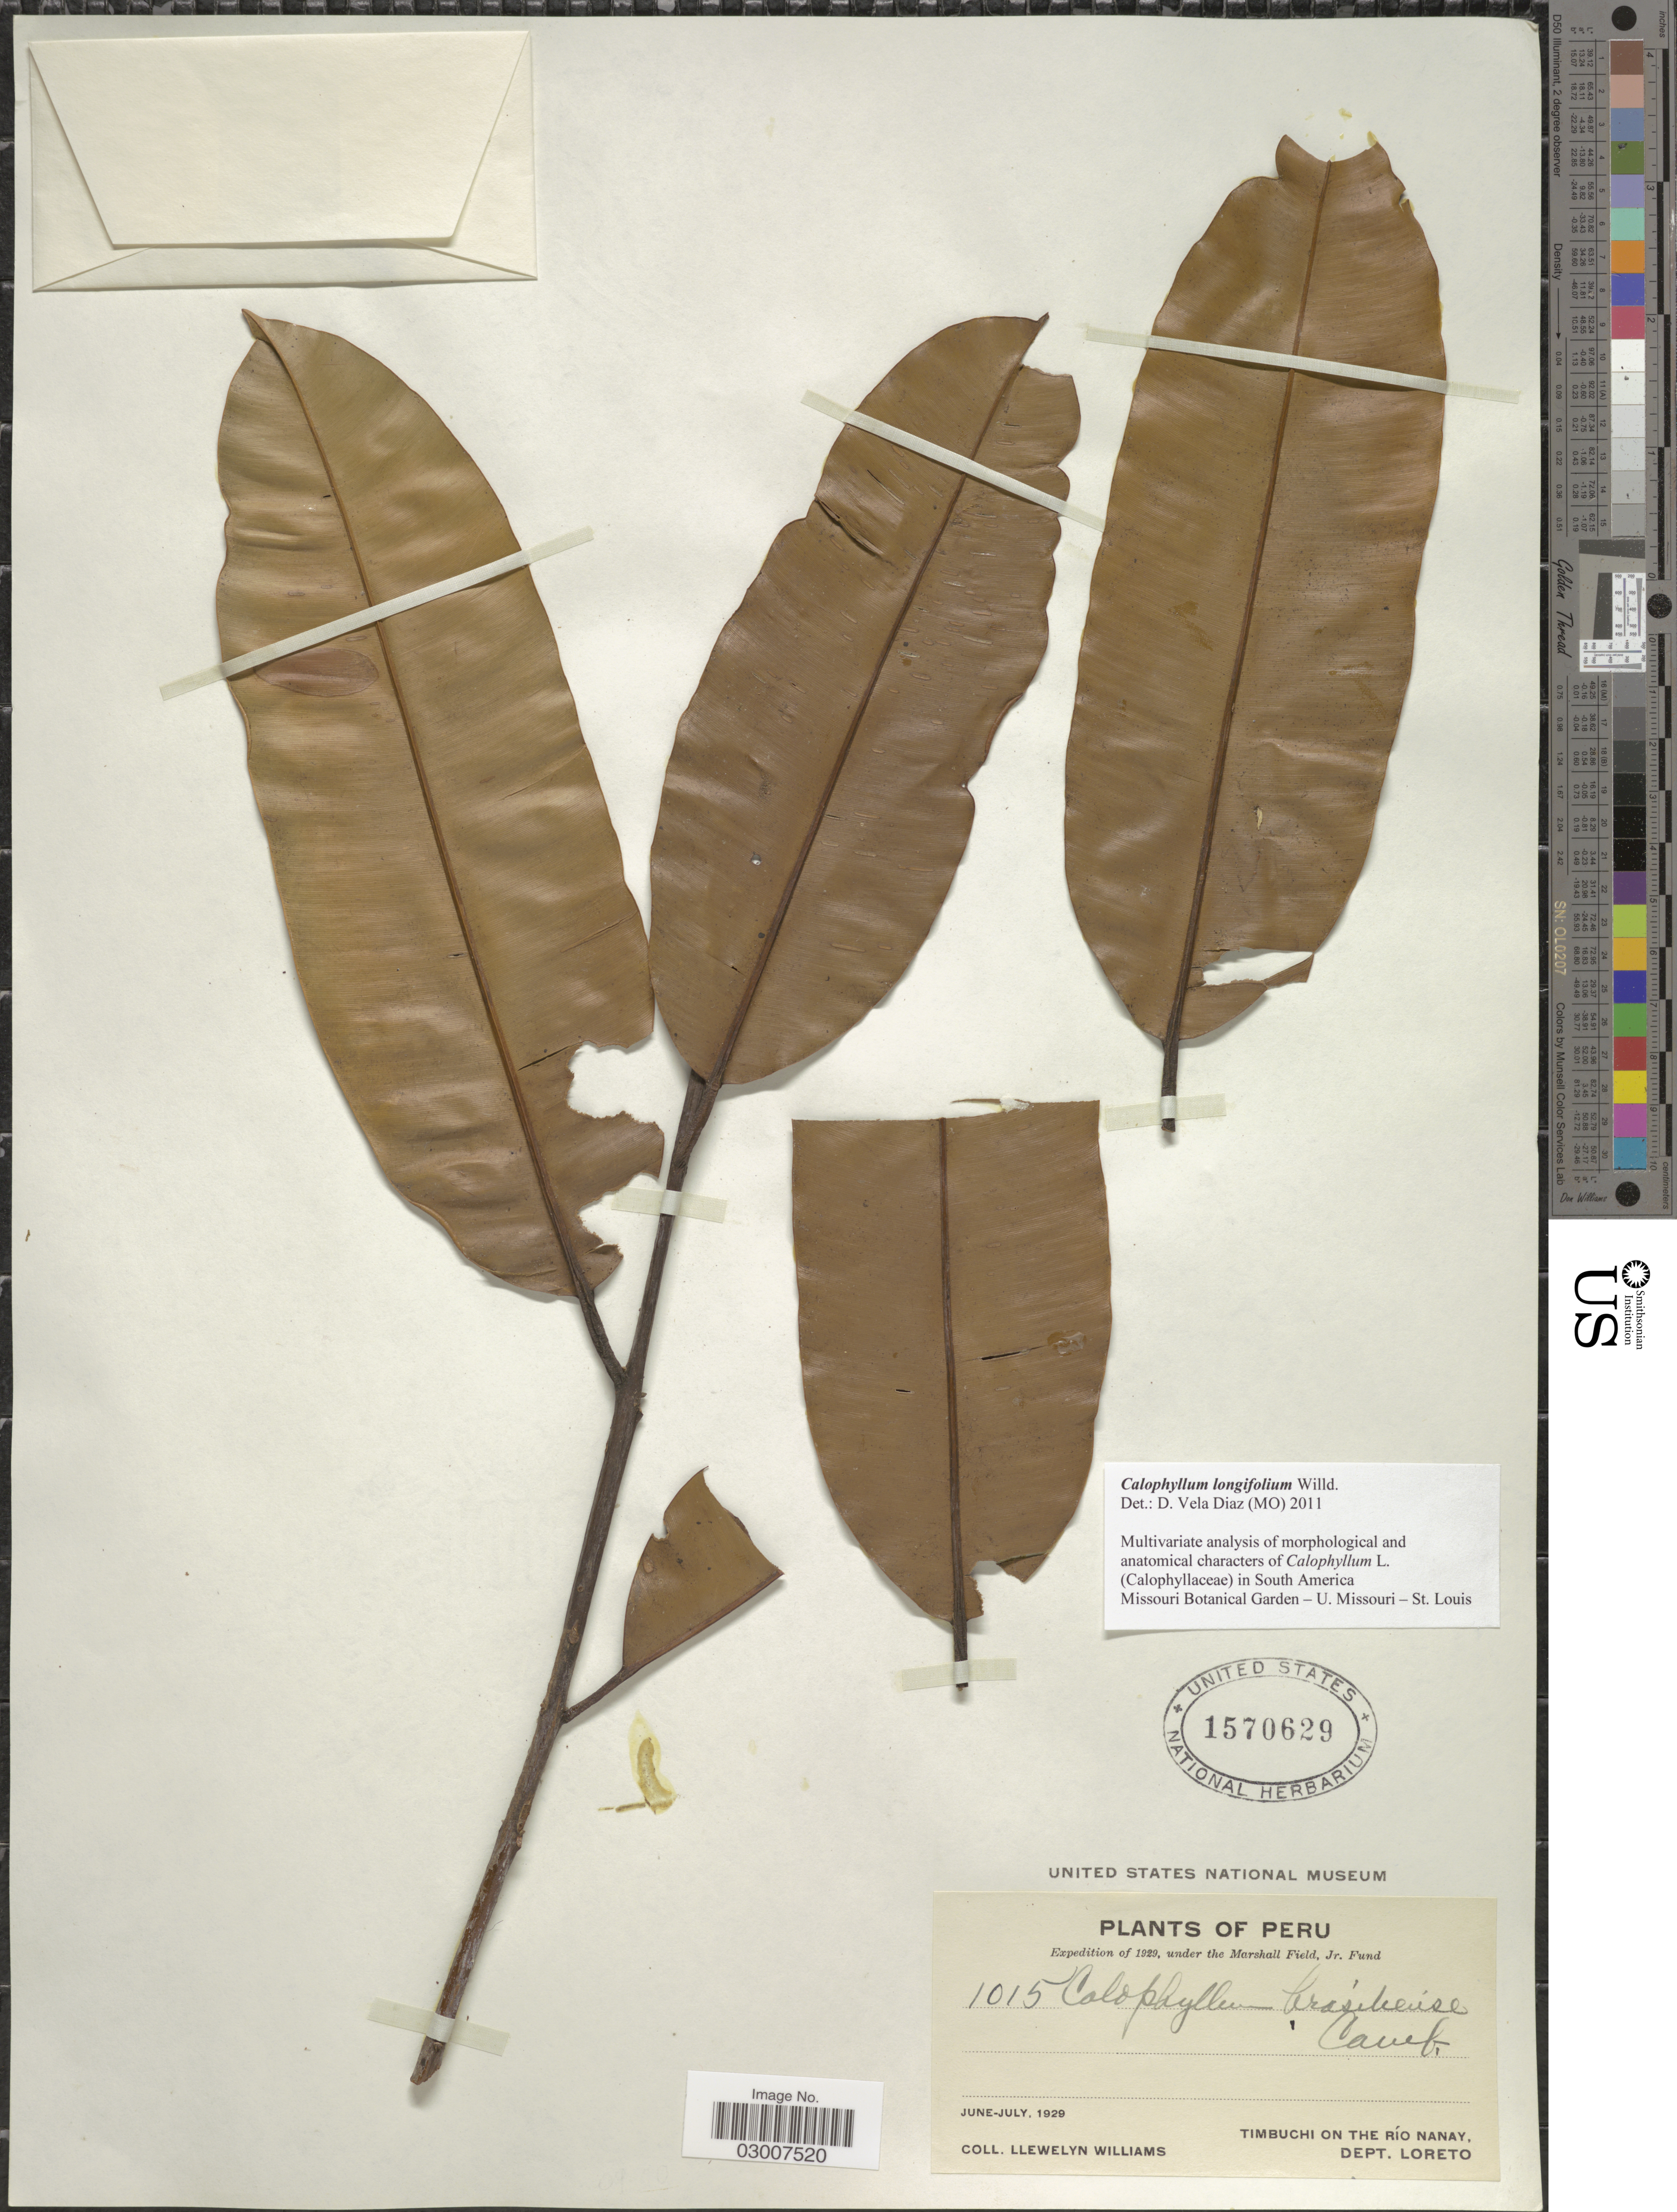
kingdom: Plantae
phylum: Tracheophyta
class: Magnoliopsida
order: Malpighiales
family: Calophyllaceae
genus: Calophyllum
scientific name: Calophyllum longifolium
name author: Willd.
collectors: Ll. Williams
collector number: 1015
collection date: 1929-06/1929-07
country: Peru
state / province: Loreto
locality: Timbuchi on the Río Nanay, Dept. Loreto.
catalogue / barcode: US 1570629